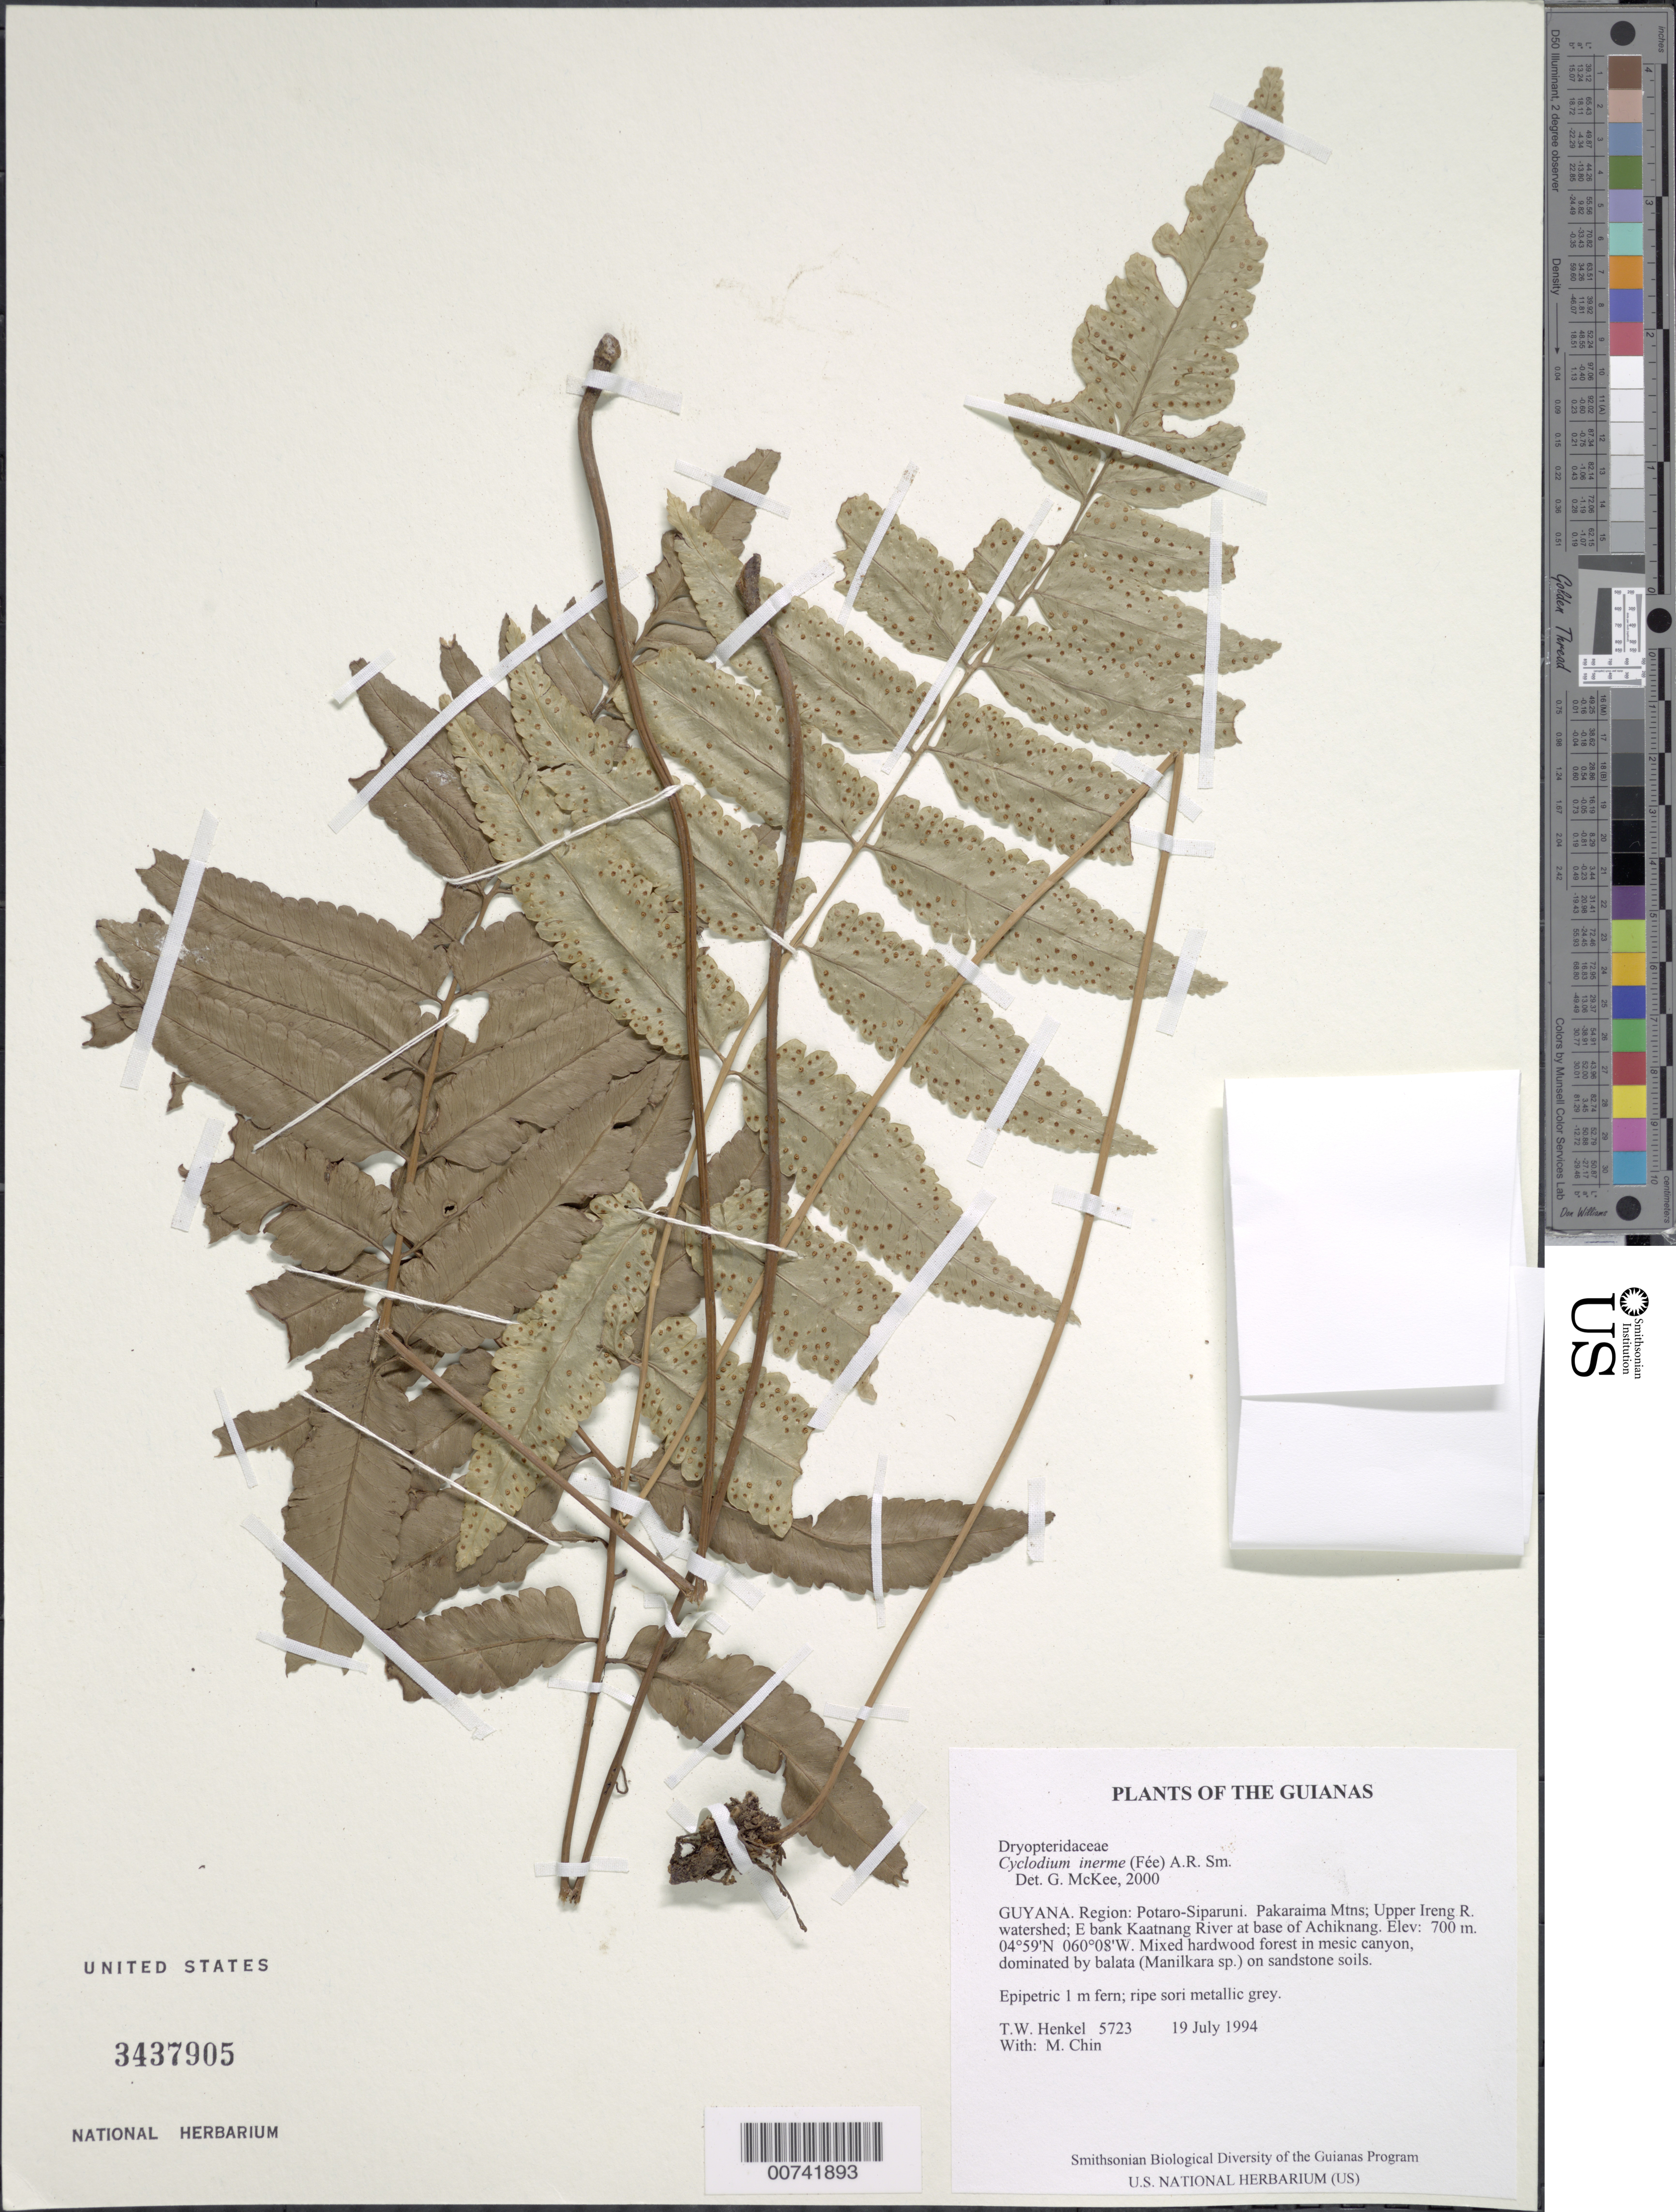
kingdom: Plantae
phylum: Tracheophyta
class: Polypodiopsida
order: Polypodiales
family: Dryopteridaceae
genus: Cyclodium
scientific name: Cyclodium inerme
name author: (Fée) A.R. Sm.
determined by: McKee, G. S., (US), NMNH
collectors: T. Henkel & M. Chin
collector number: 5723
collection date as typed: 19 July 1994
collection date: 1994-07-19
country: Guyana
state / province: Potaro-Siparuni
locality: Pakaraima Mtns; Upper Ireng R. watershed; E bank Kaatnang River at base of Achiknang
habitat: Mixed hardwood forest in mesic canyon, dominated by balata (Manilkara sp.) on sandstone soils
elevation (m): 700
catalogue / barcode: US 3437905